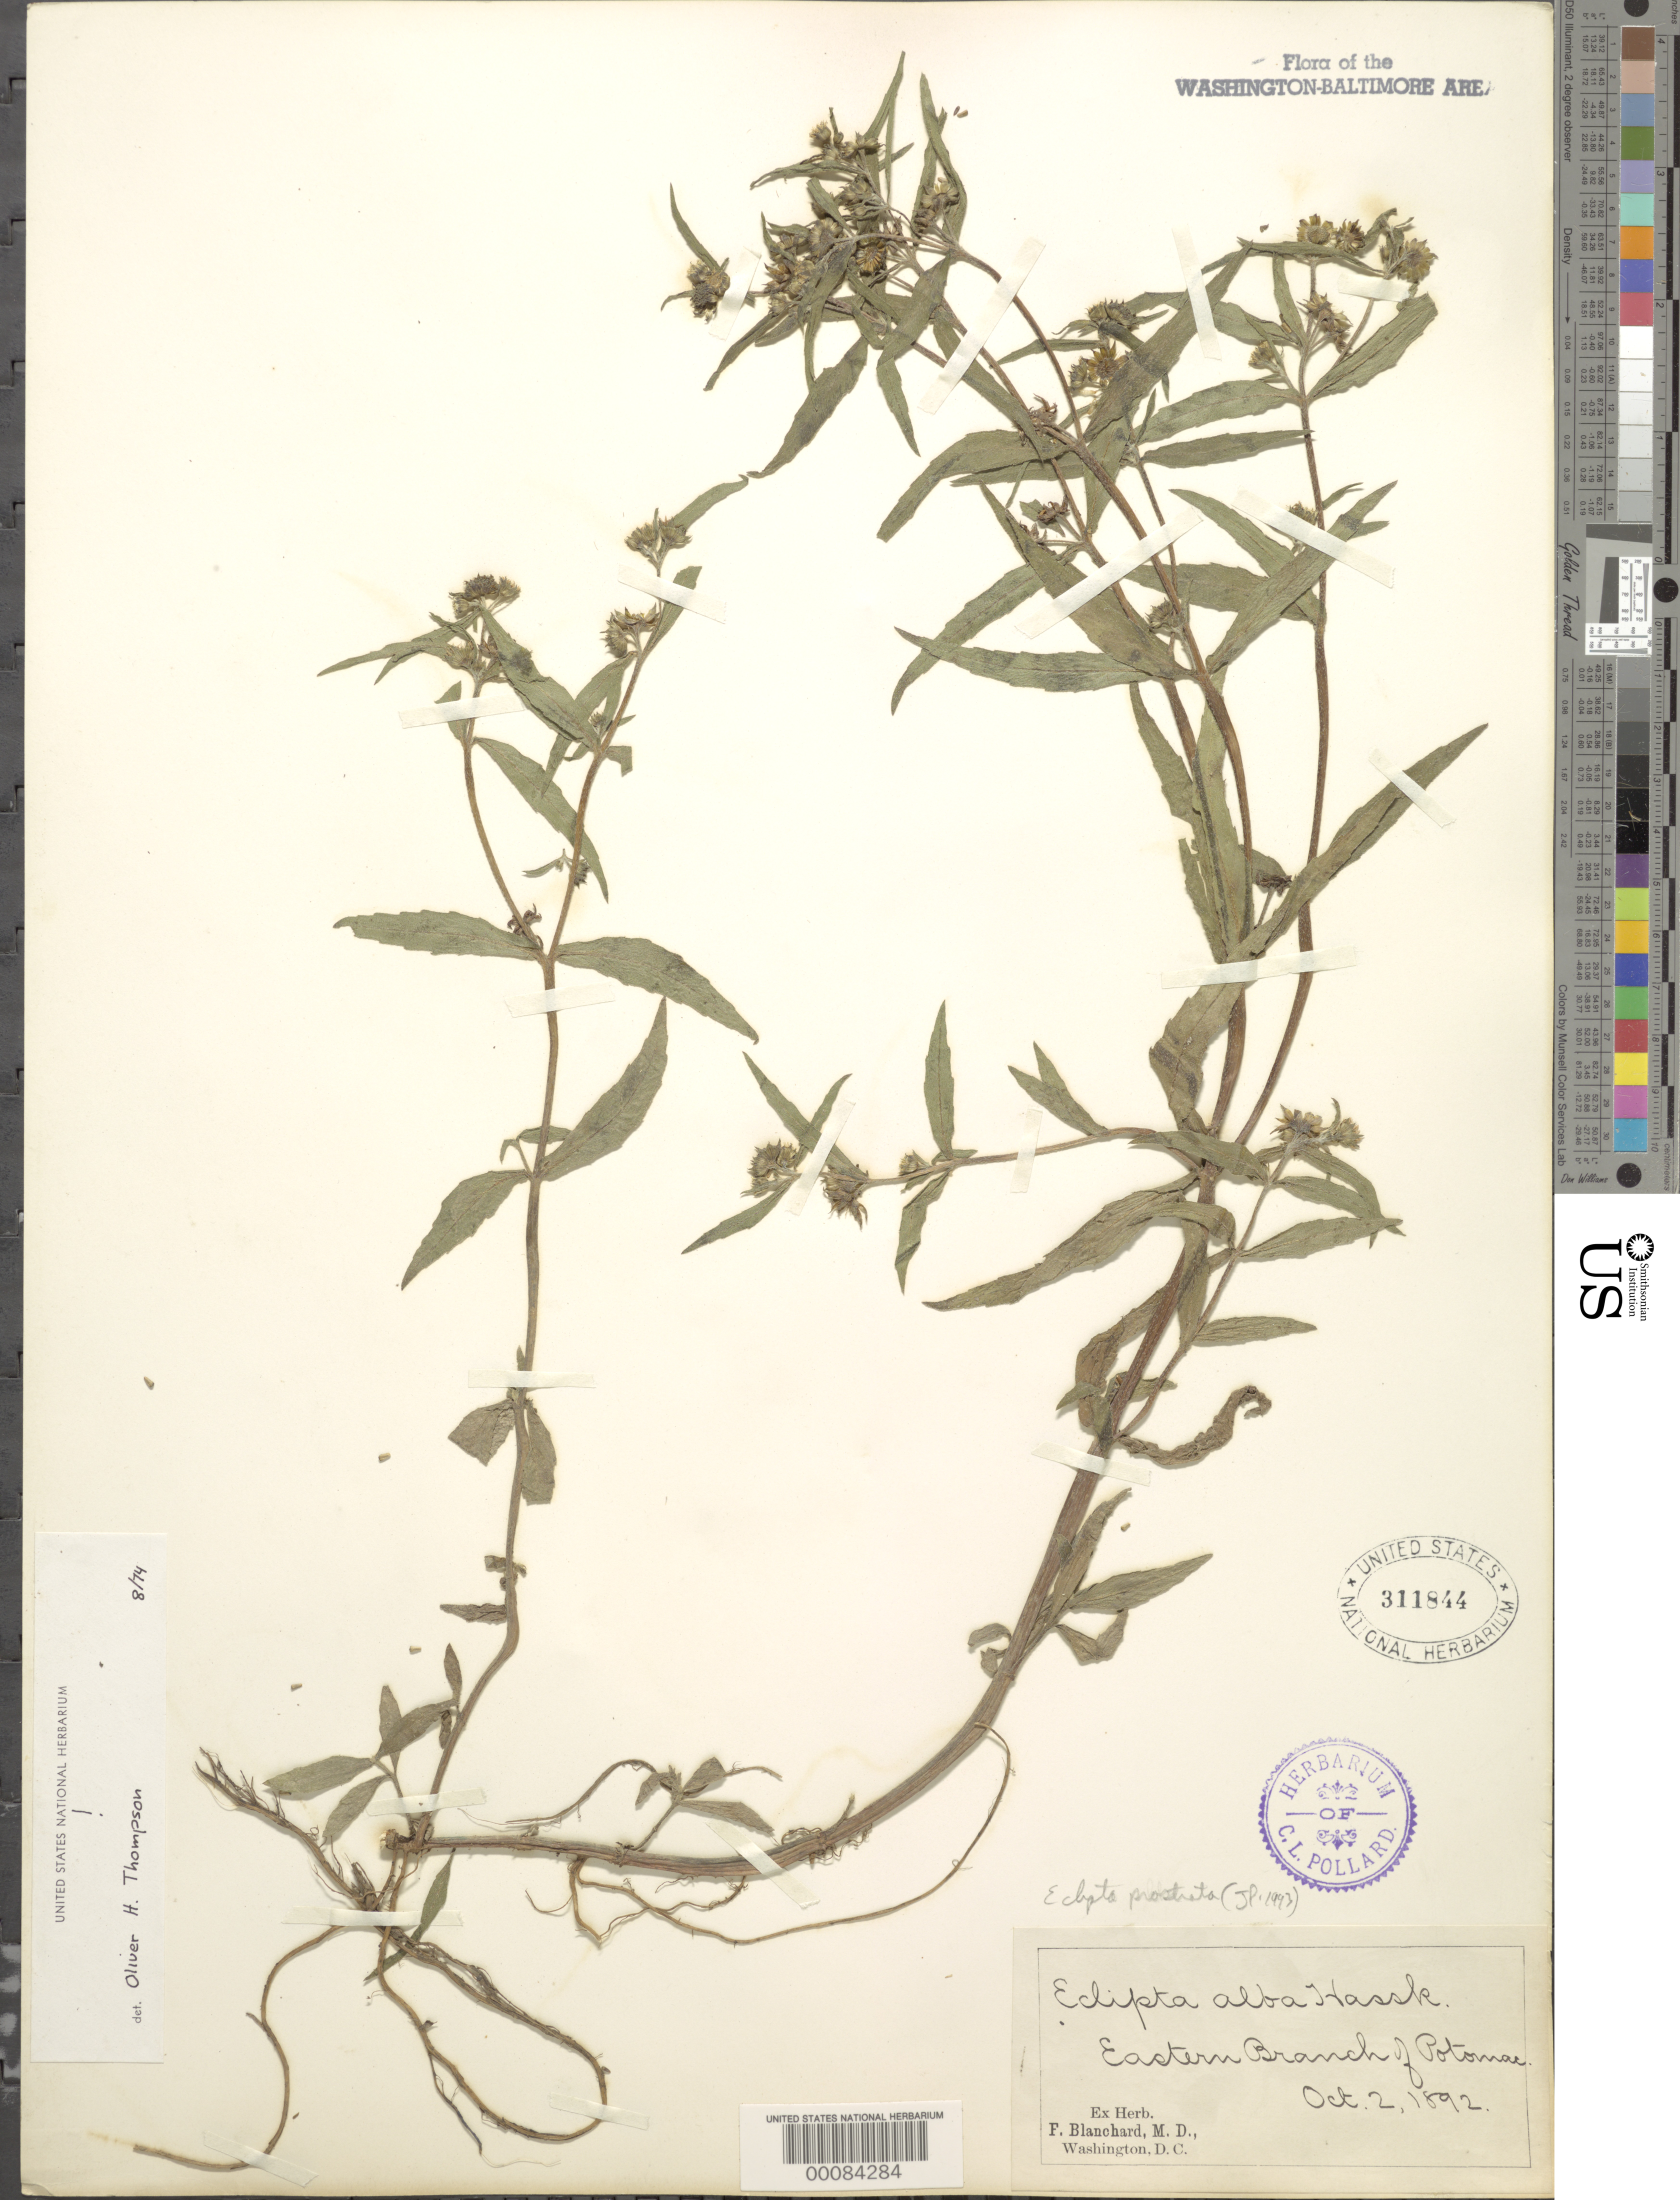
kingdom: Plantae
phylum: Tracheophyta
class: Magnoliopsida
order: Asterales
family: Asteraceae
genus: Eclipta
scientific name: Eclipta prostrata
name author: (L.) L.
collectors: F. Blanchard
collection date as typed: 02 Oct 1892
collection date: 1892-10-02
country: United States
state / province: District of Columbia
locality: Eastern Branch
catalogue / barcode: US 311844